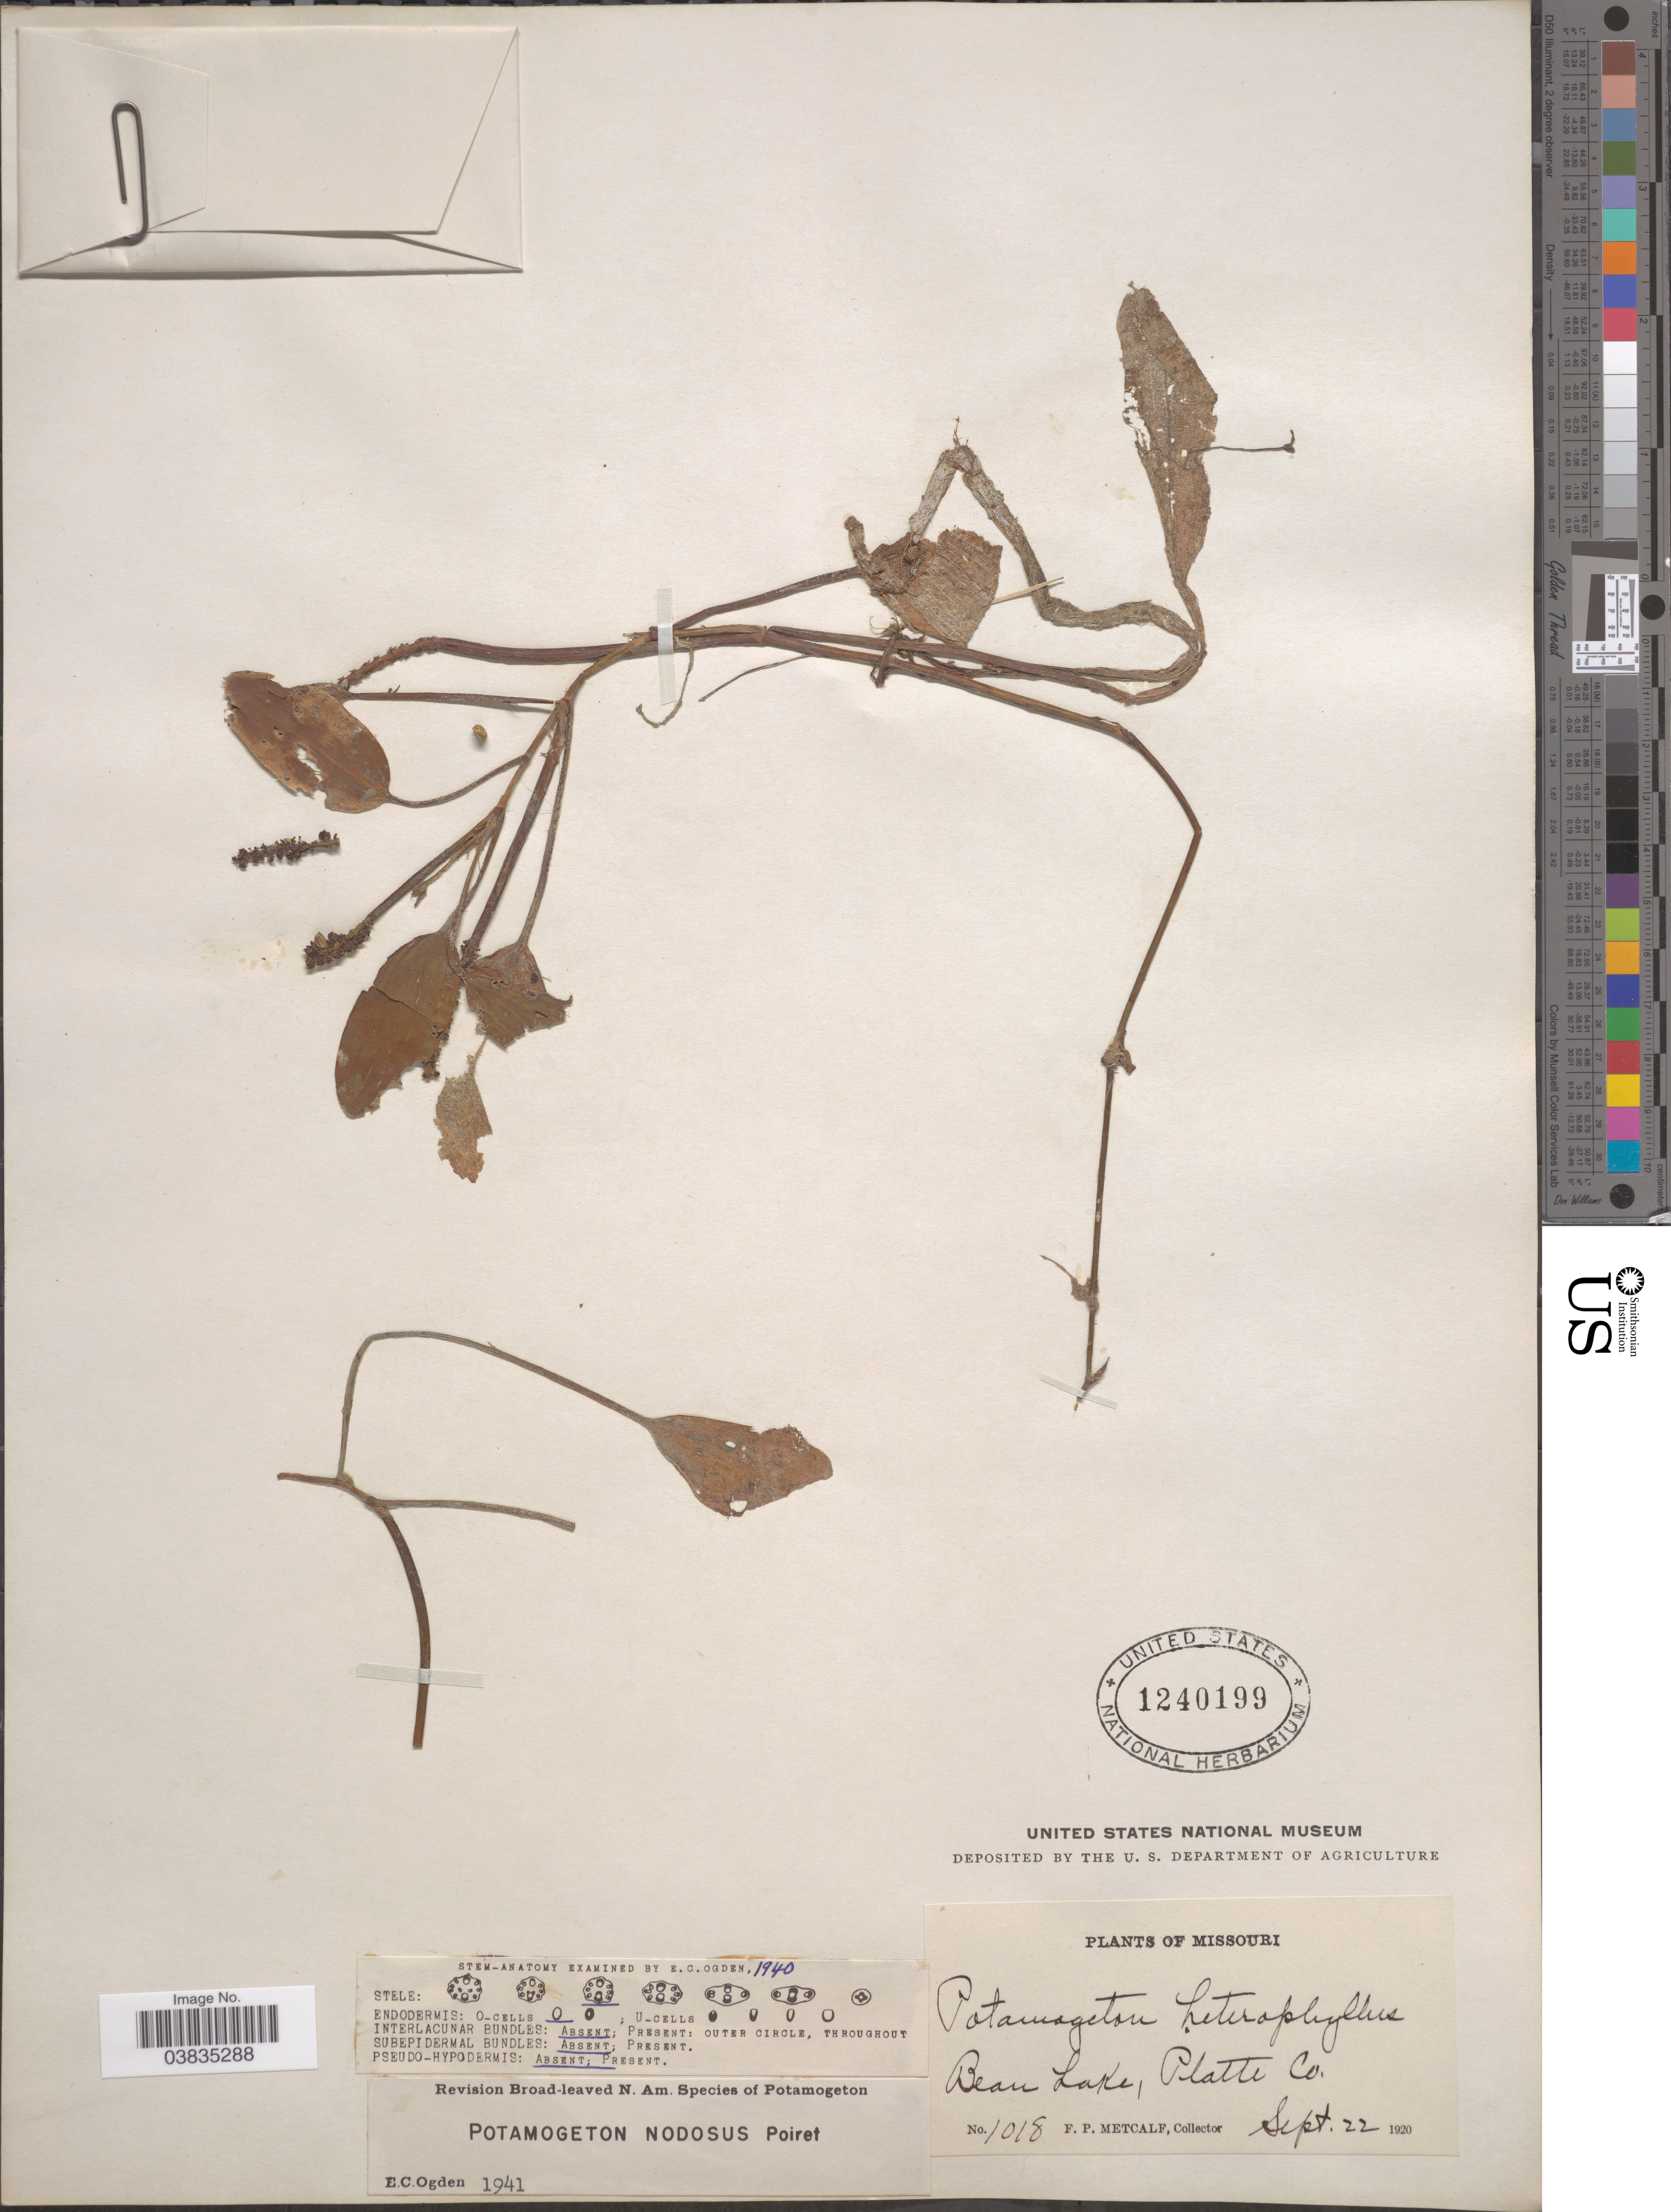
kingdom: Plantae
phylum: Tracheophyta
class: Liliopsida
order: Alismatales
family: Potamogetonaceae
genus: Potamogeton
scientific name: Potamogeton nodosus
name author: Poir.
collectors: F. Metcalf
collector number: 1018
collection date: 1920-09-22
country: United States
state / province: Missouri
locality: Bean Lake, Platte Co.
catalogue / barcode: US 1240199